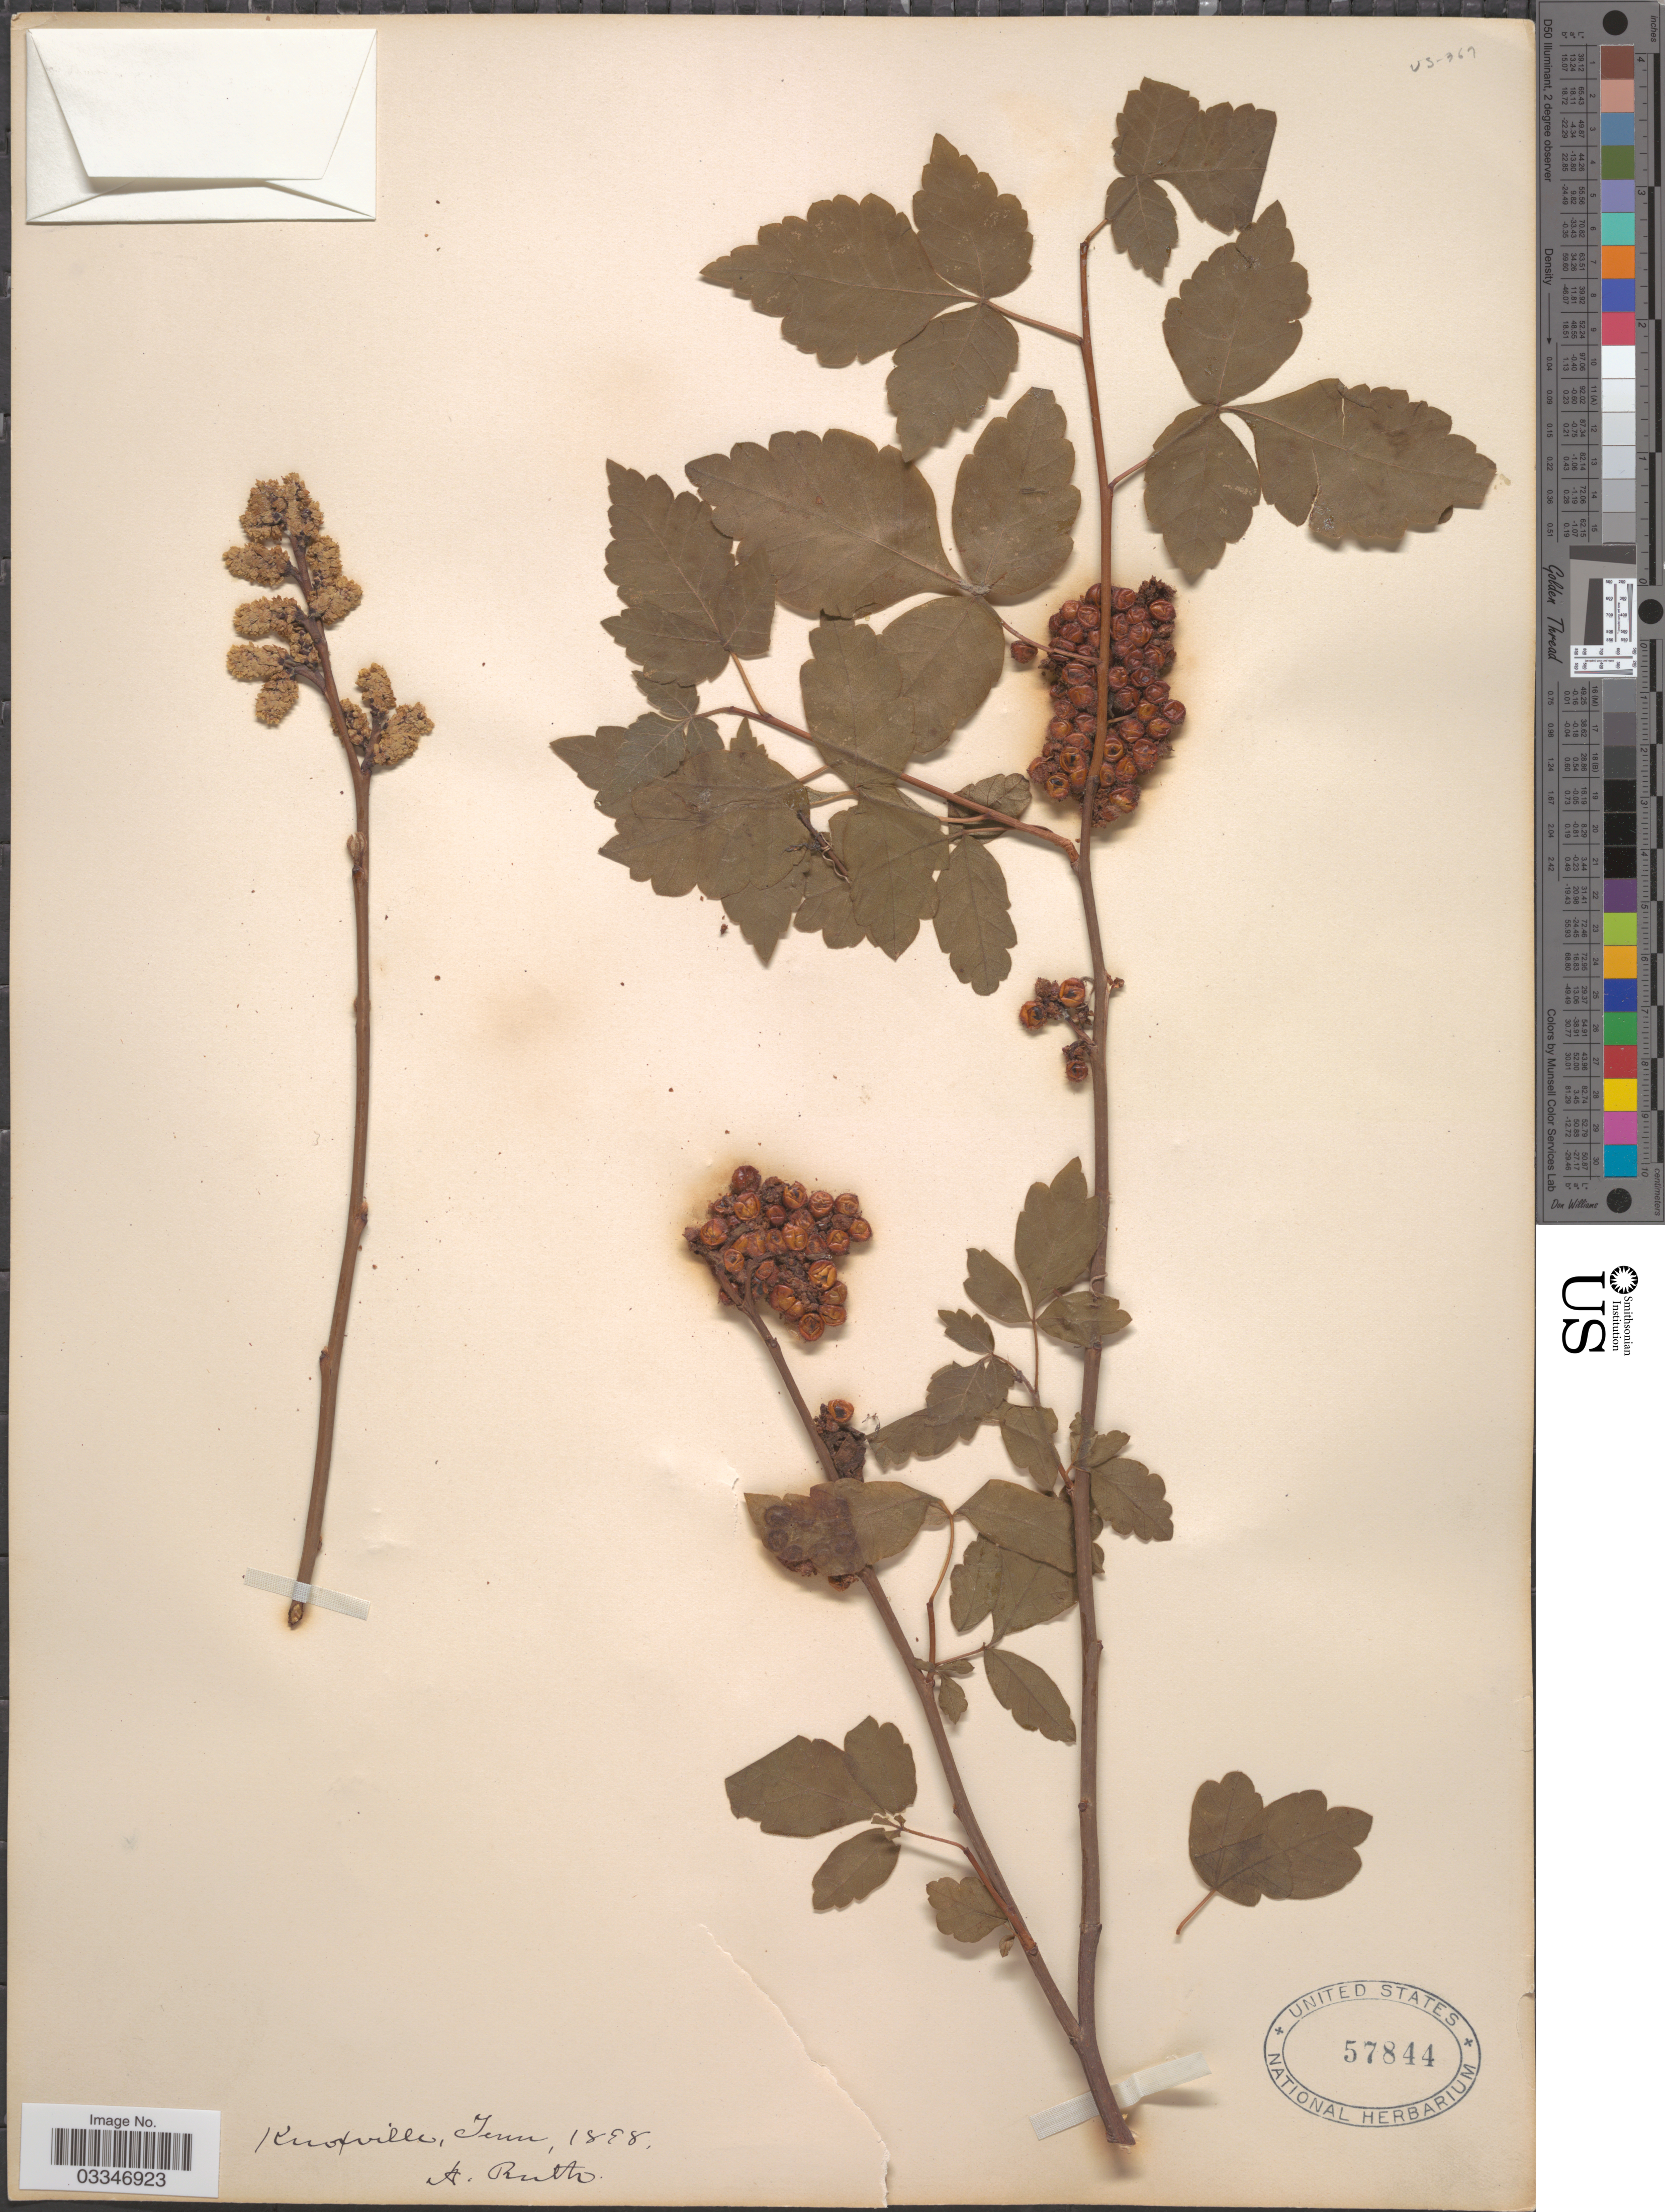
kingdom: Plantae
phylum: Tracheophyta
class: Magnoliopsida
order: Sapindales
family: Anacardiaceae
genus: Rhus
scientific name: Rhus sp.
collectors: A. Ruth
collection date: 1838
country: United States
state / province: Tennessee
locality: Knoxville.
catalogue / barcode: US 57844